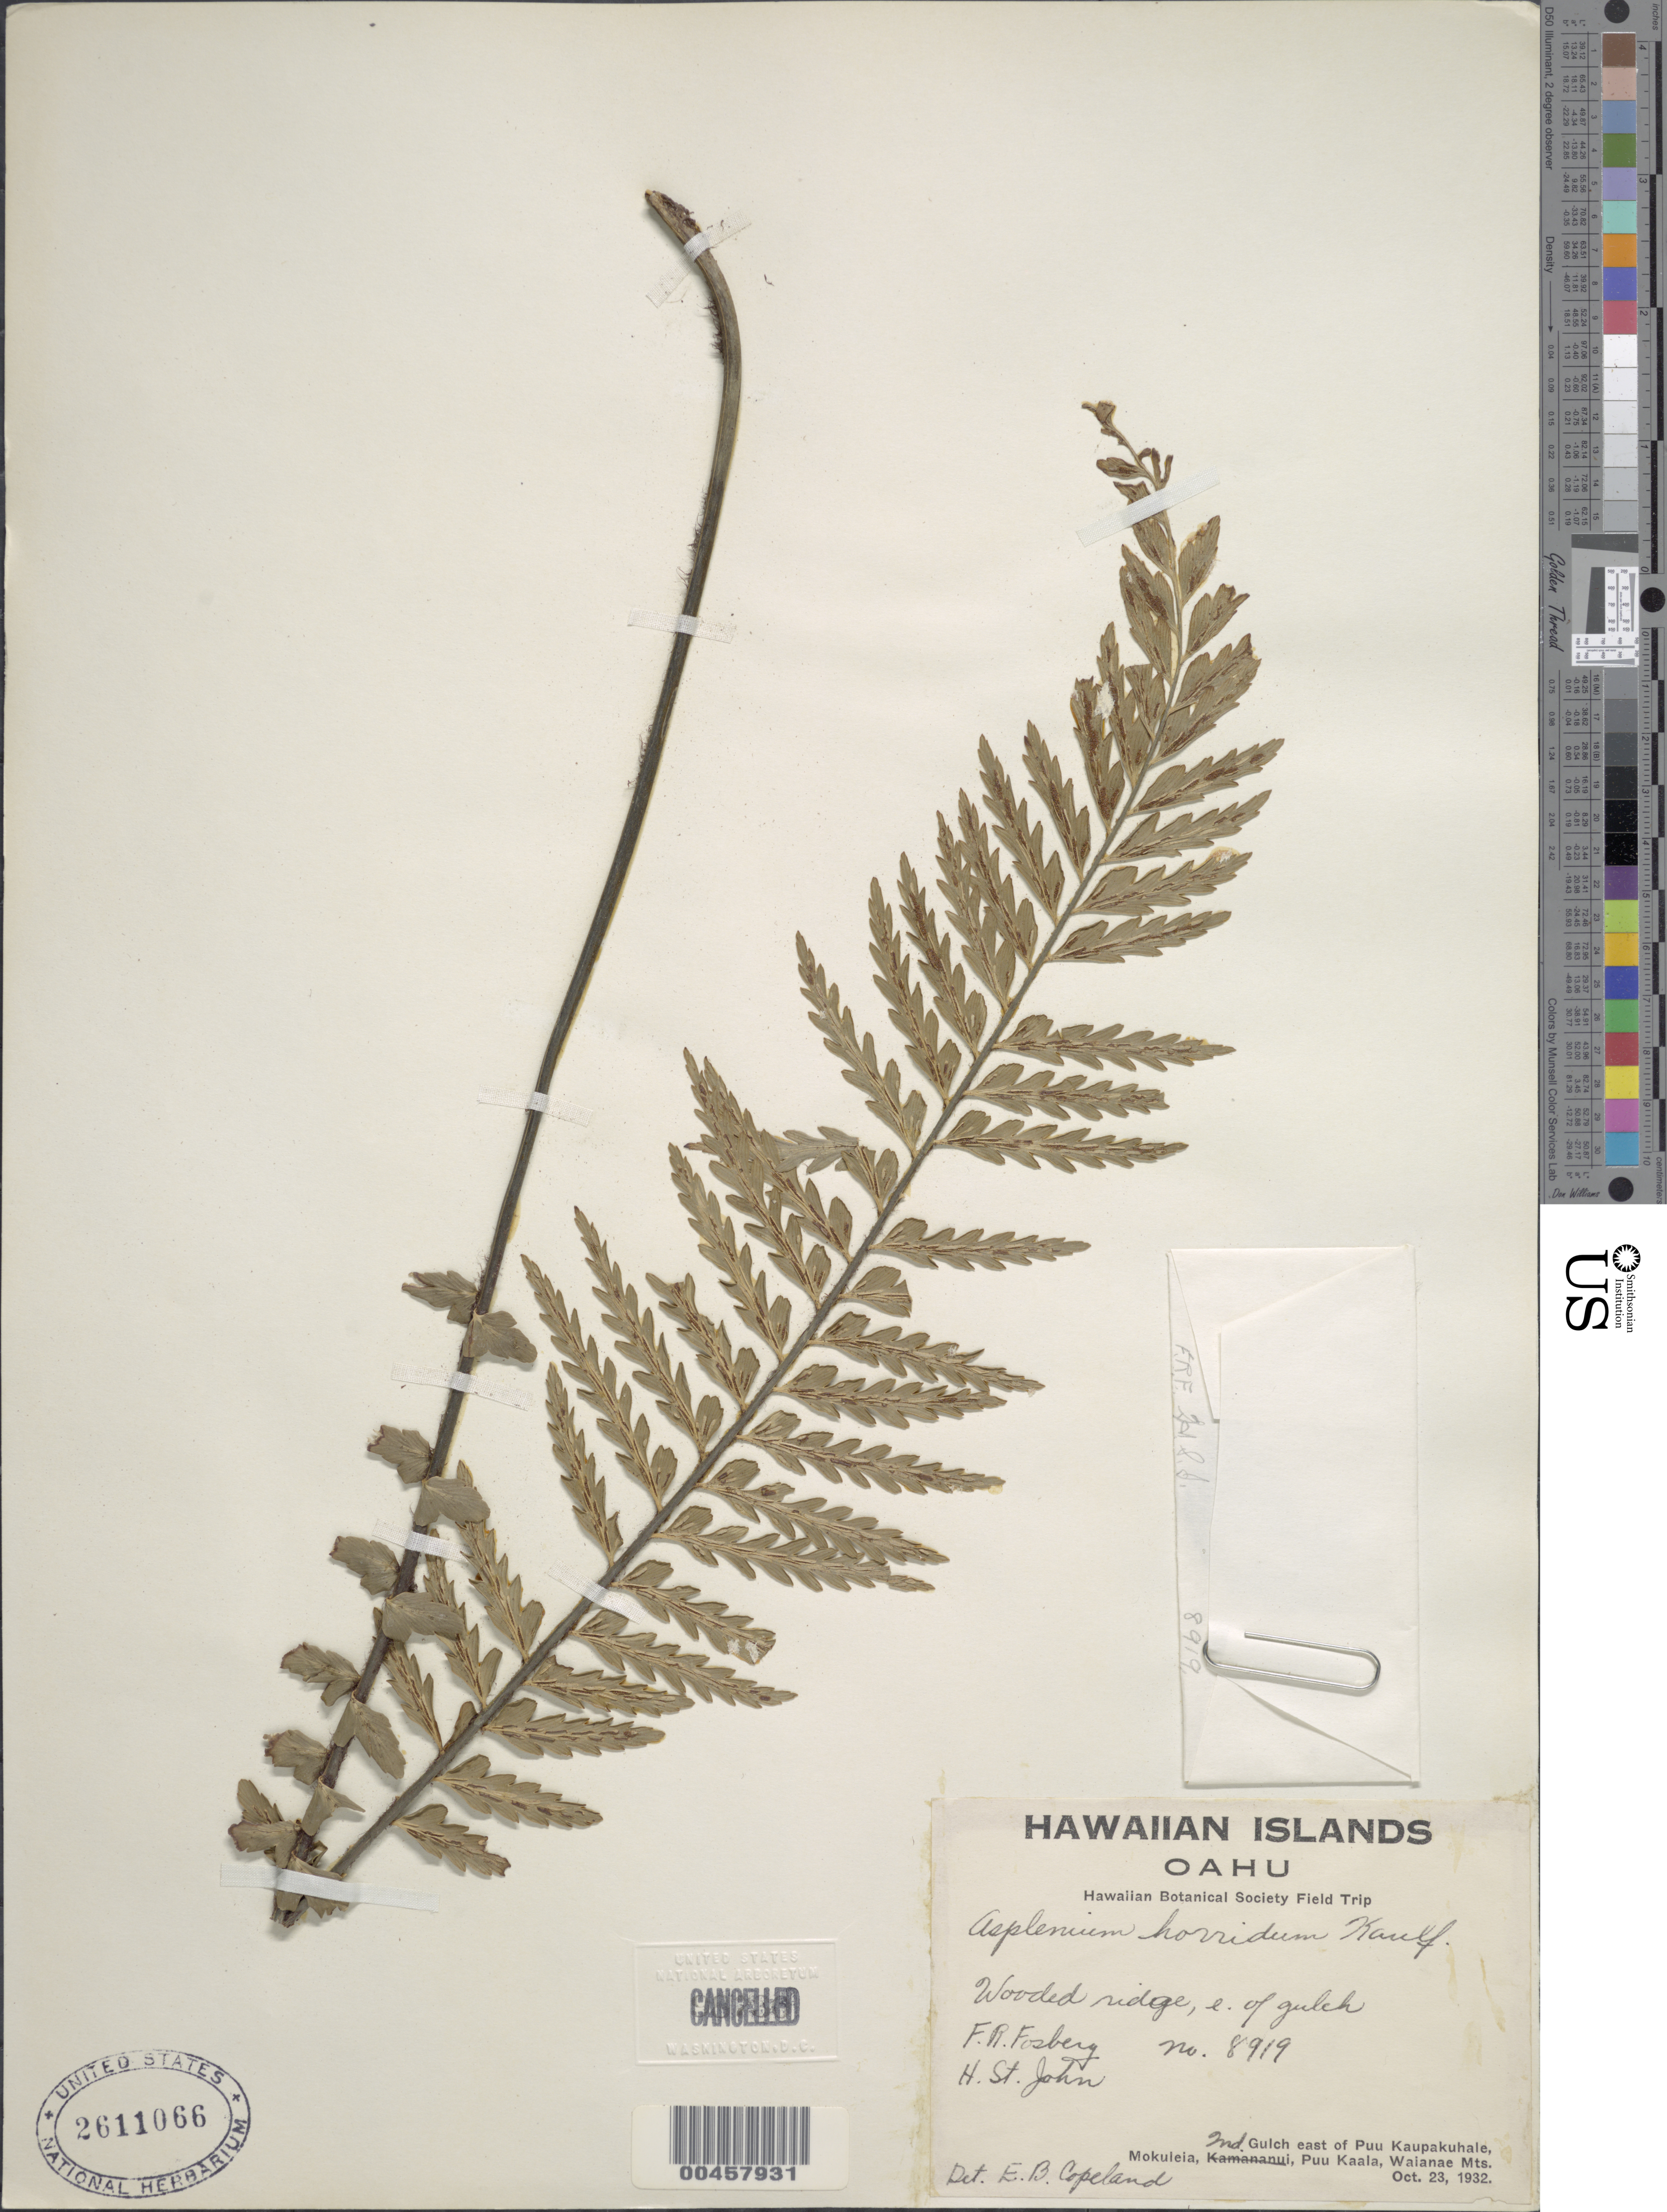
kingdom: Plantae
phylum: Tracheophyta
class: Polypodiopsida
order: Polypodiales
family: Aspleniaceae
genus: Asplenium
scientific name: Asplenium horridum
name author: Kaulf.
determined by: Salgado, A. E.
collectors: F. R. Fosberg & H. St. John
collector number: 8919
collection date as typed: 23 Oct 1932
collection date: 1932-10-23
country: United States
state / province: Hawaii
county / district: Honolulu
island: Oahu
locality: Ridge, e. of gulch, 2nd Gulch east of Puu Kaupakuhale, Mokuleia, Puu Kaala, Waianae Mts.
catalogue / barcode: US 2611066